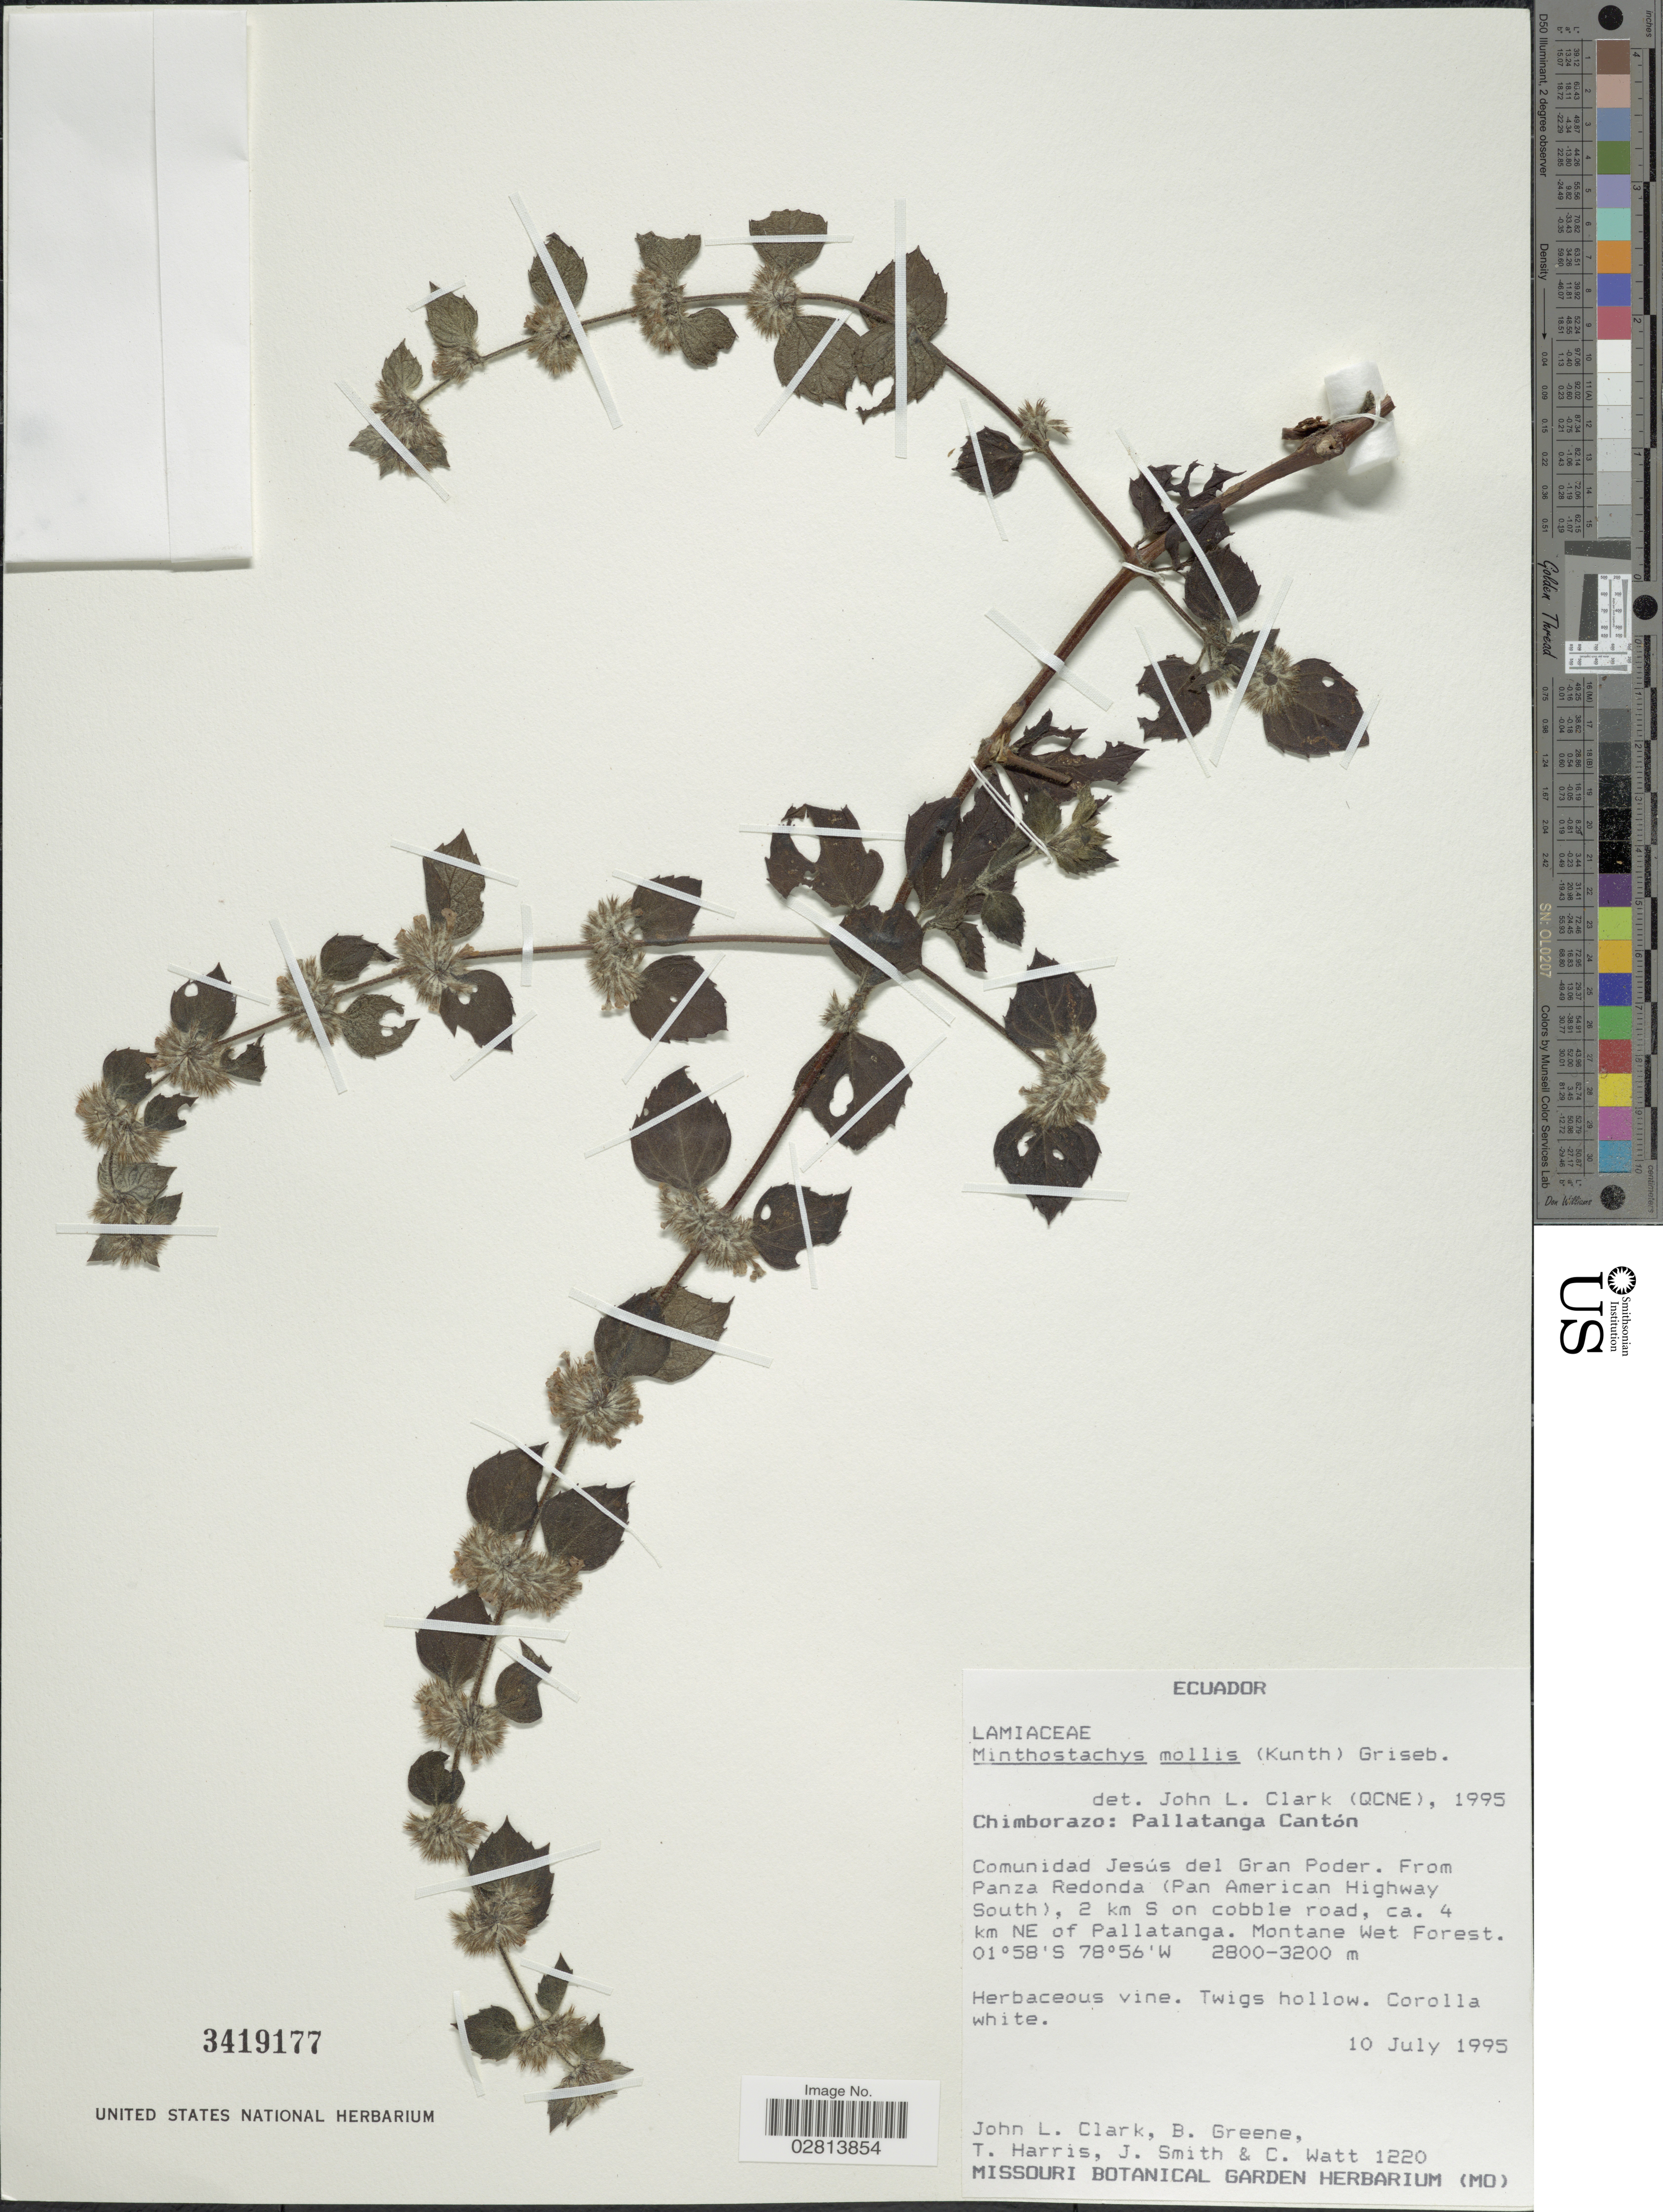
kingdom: Plantae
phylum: Tracheophyta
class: Magnoliopsida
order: Lamiales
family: Lamiaceae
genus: Minthostachys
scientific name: Minthostachys mollis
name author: (Kunth) Griseb.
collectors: J. L. Clark, B. Greene, T. Harris, J. Smith & C. Watt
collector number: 1220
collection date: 1995-07-10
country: Ecuador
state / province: Chimborazo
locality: Pallatanga Cantón, Comunidad Jesús del Gran Poder. From Panza Redonda (Pan American Highway South), 2km S on cobble road, ca. 4 km NE of Pallatanga.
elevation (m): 2800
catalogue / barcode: US 3419177